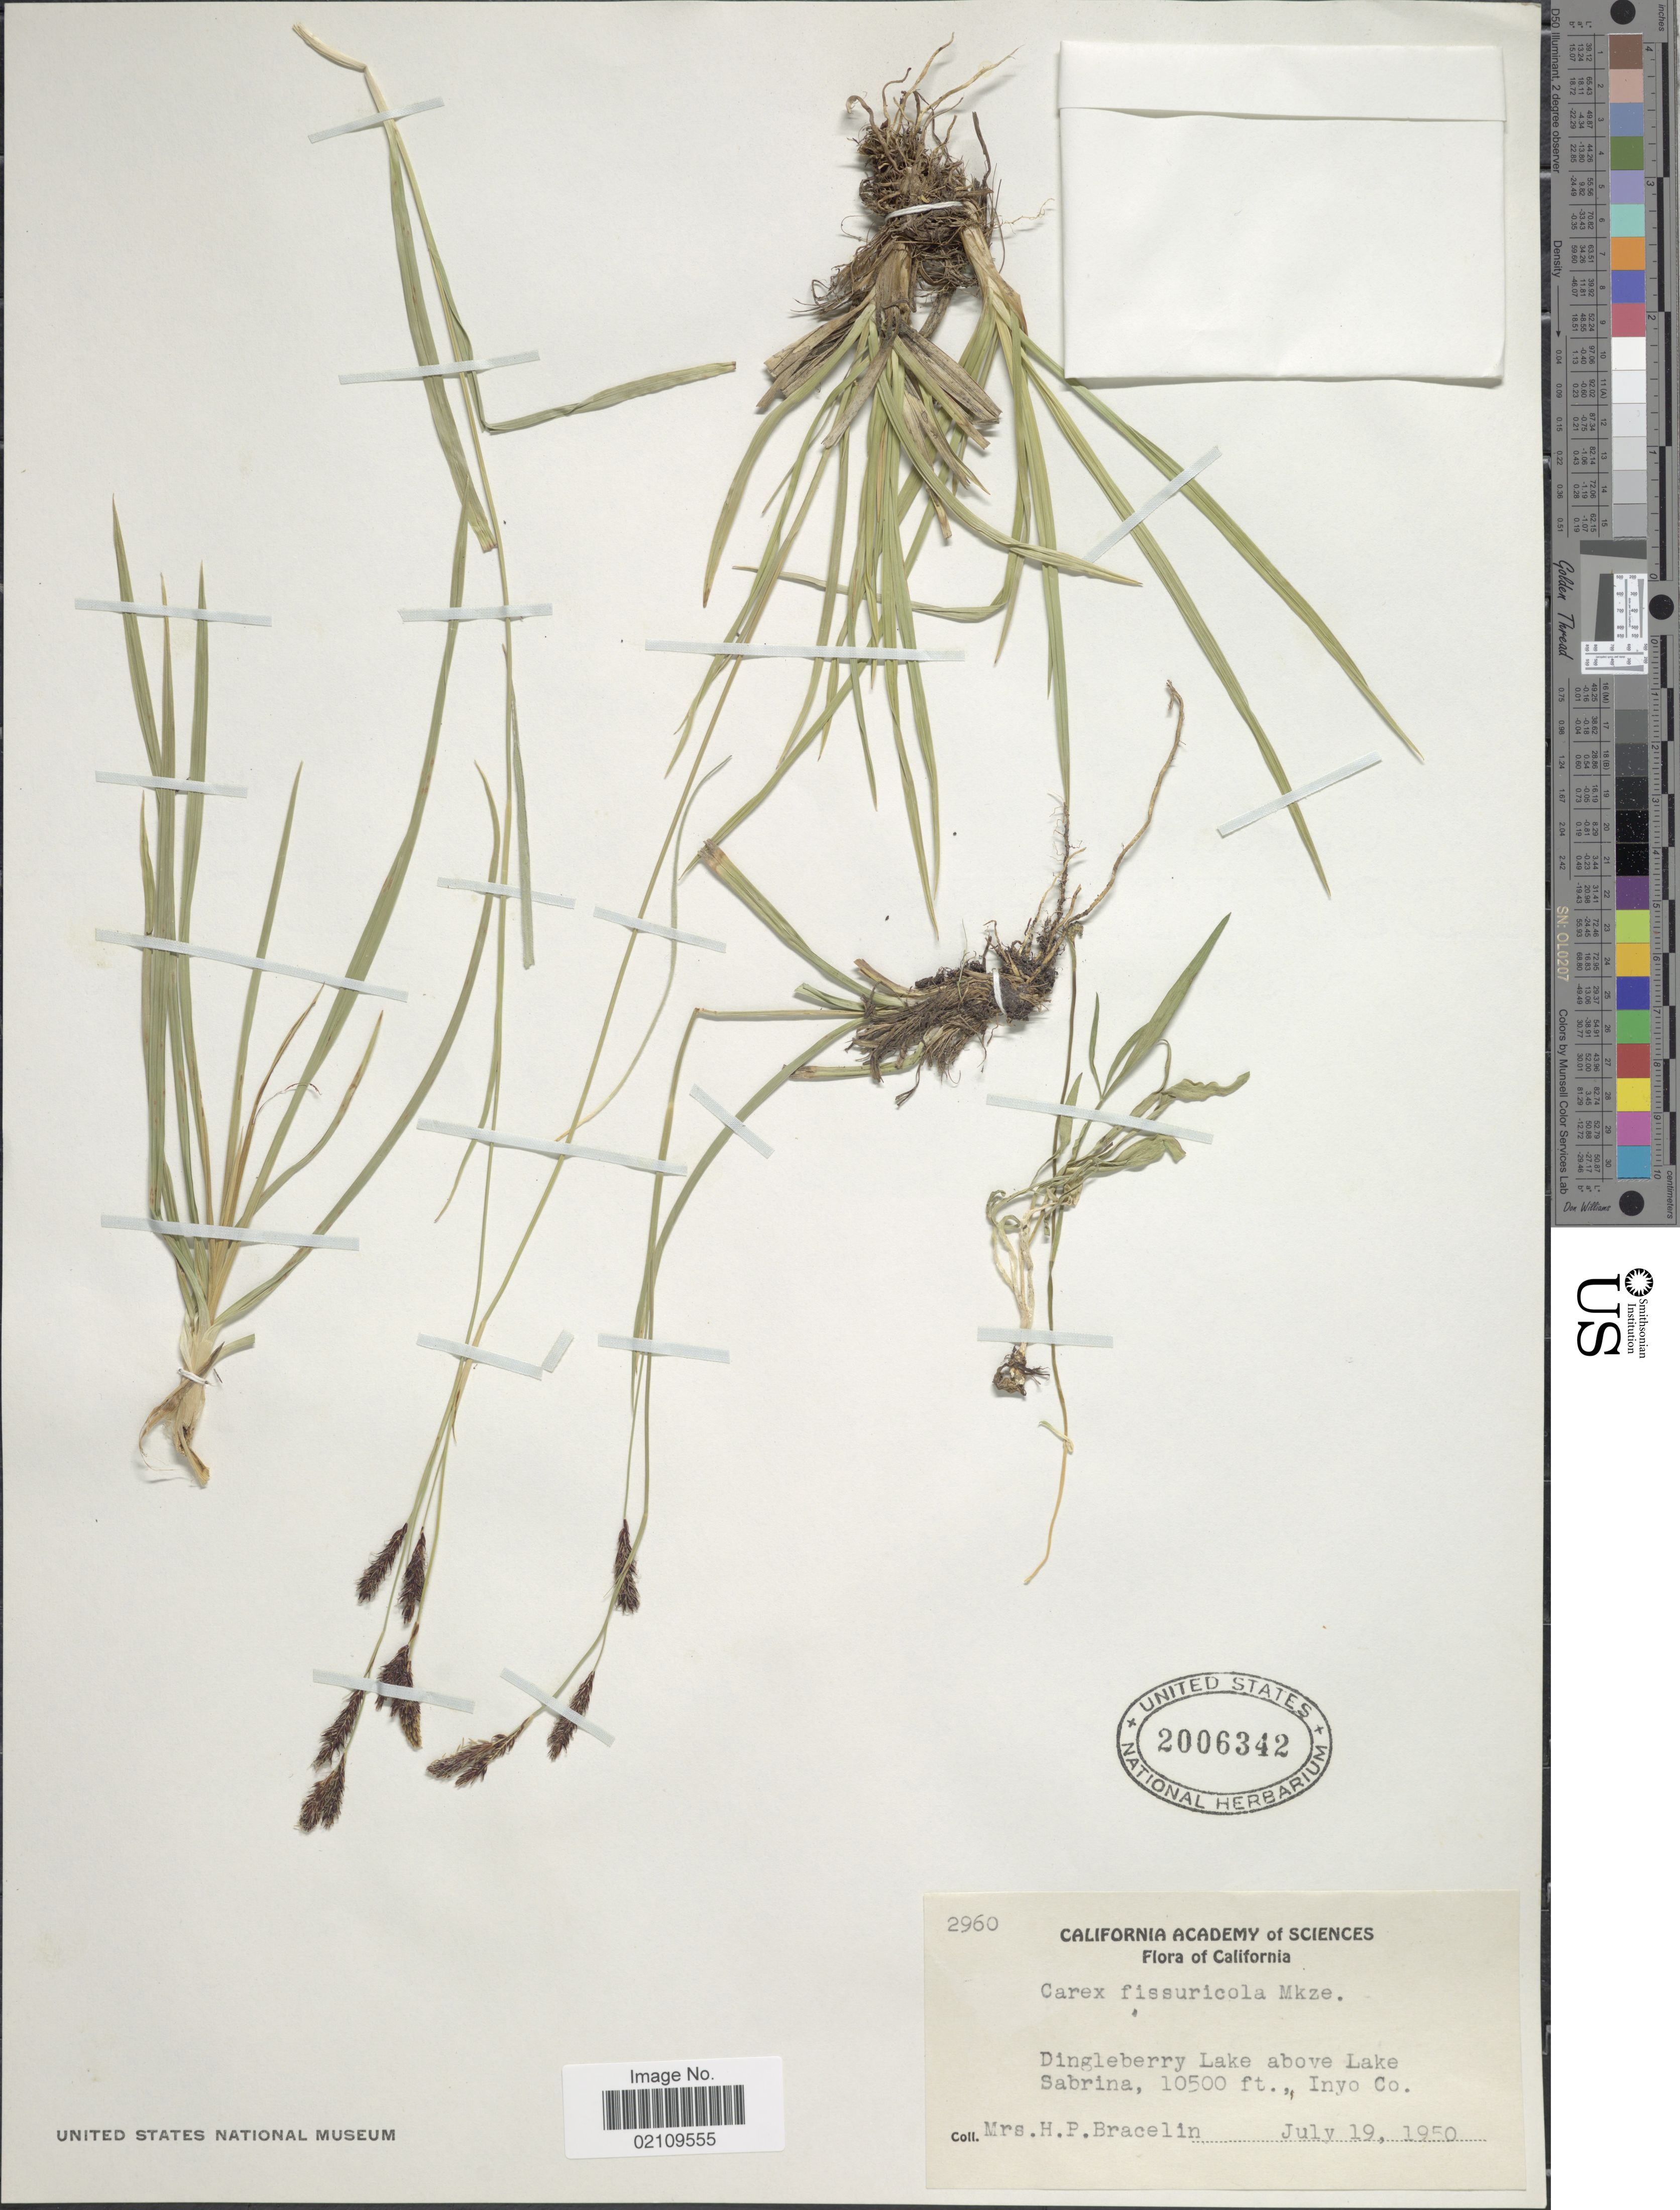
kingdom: Plantae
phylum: Tracheophyta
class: Liliopsida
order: Poales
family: Cyperaceae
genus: Carex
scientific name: Carex fissuricola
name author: Mack.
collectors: H. Bracelin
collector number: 2960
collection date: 1950-07-19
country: United States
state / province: California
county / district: Inyo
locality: Dingleberry Lake above Lake Sabrina., Inyo Co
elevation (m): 3200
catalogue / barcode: US 2006342